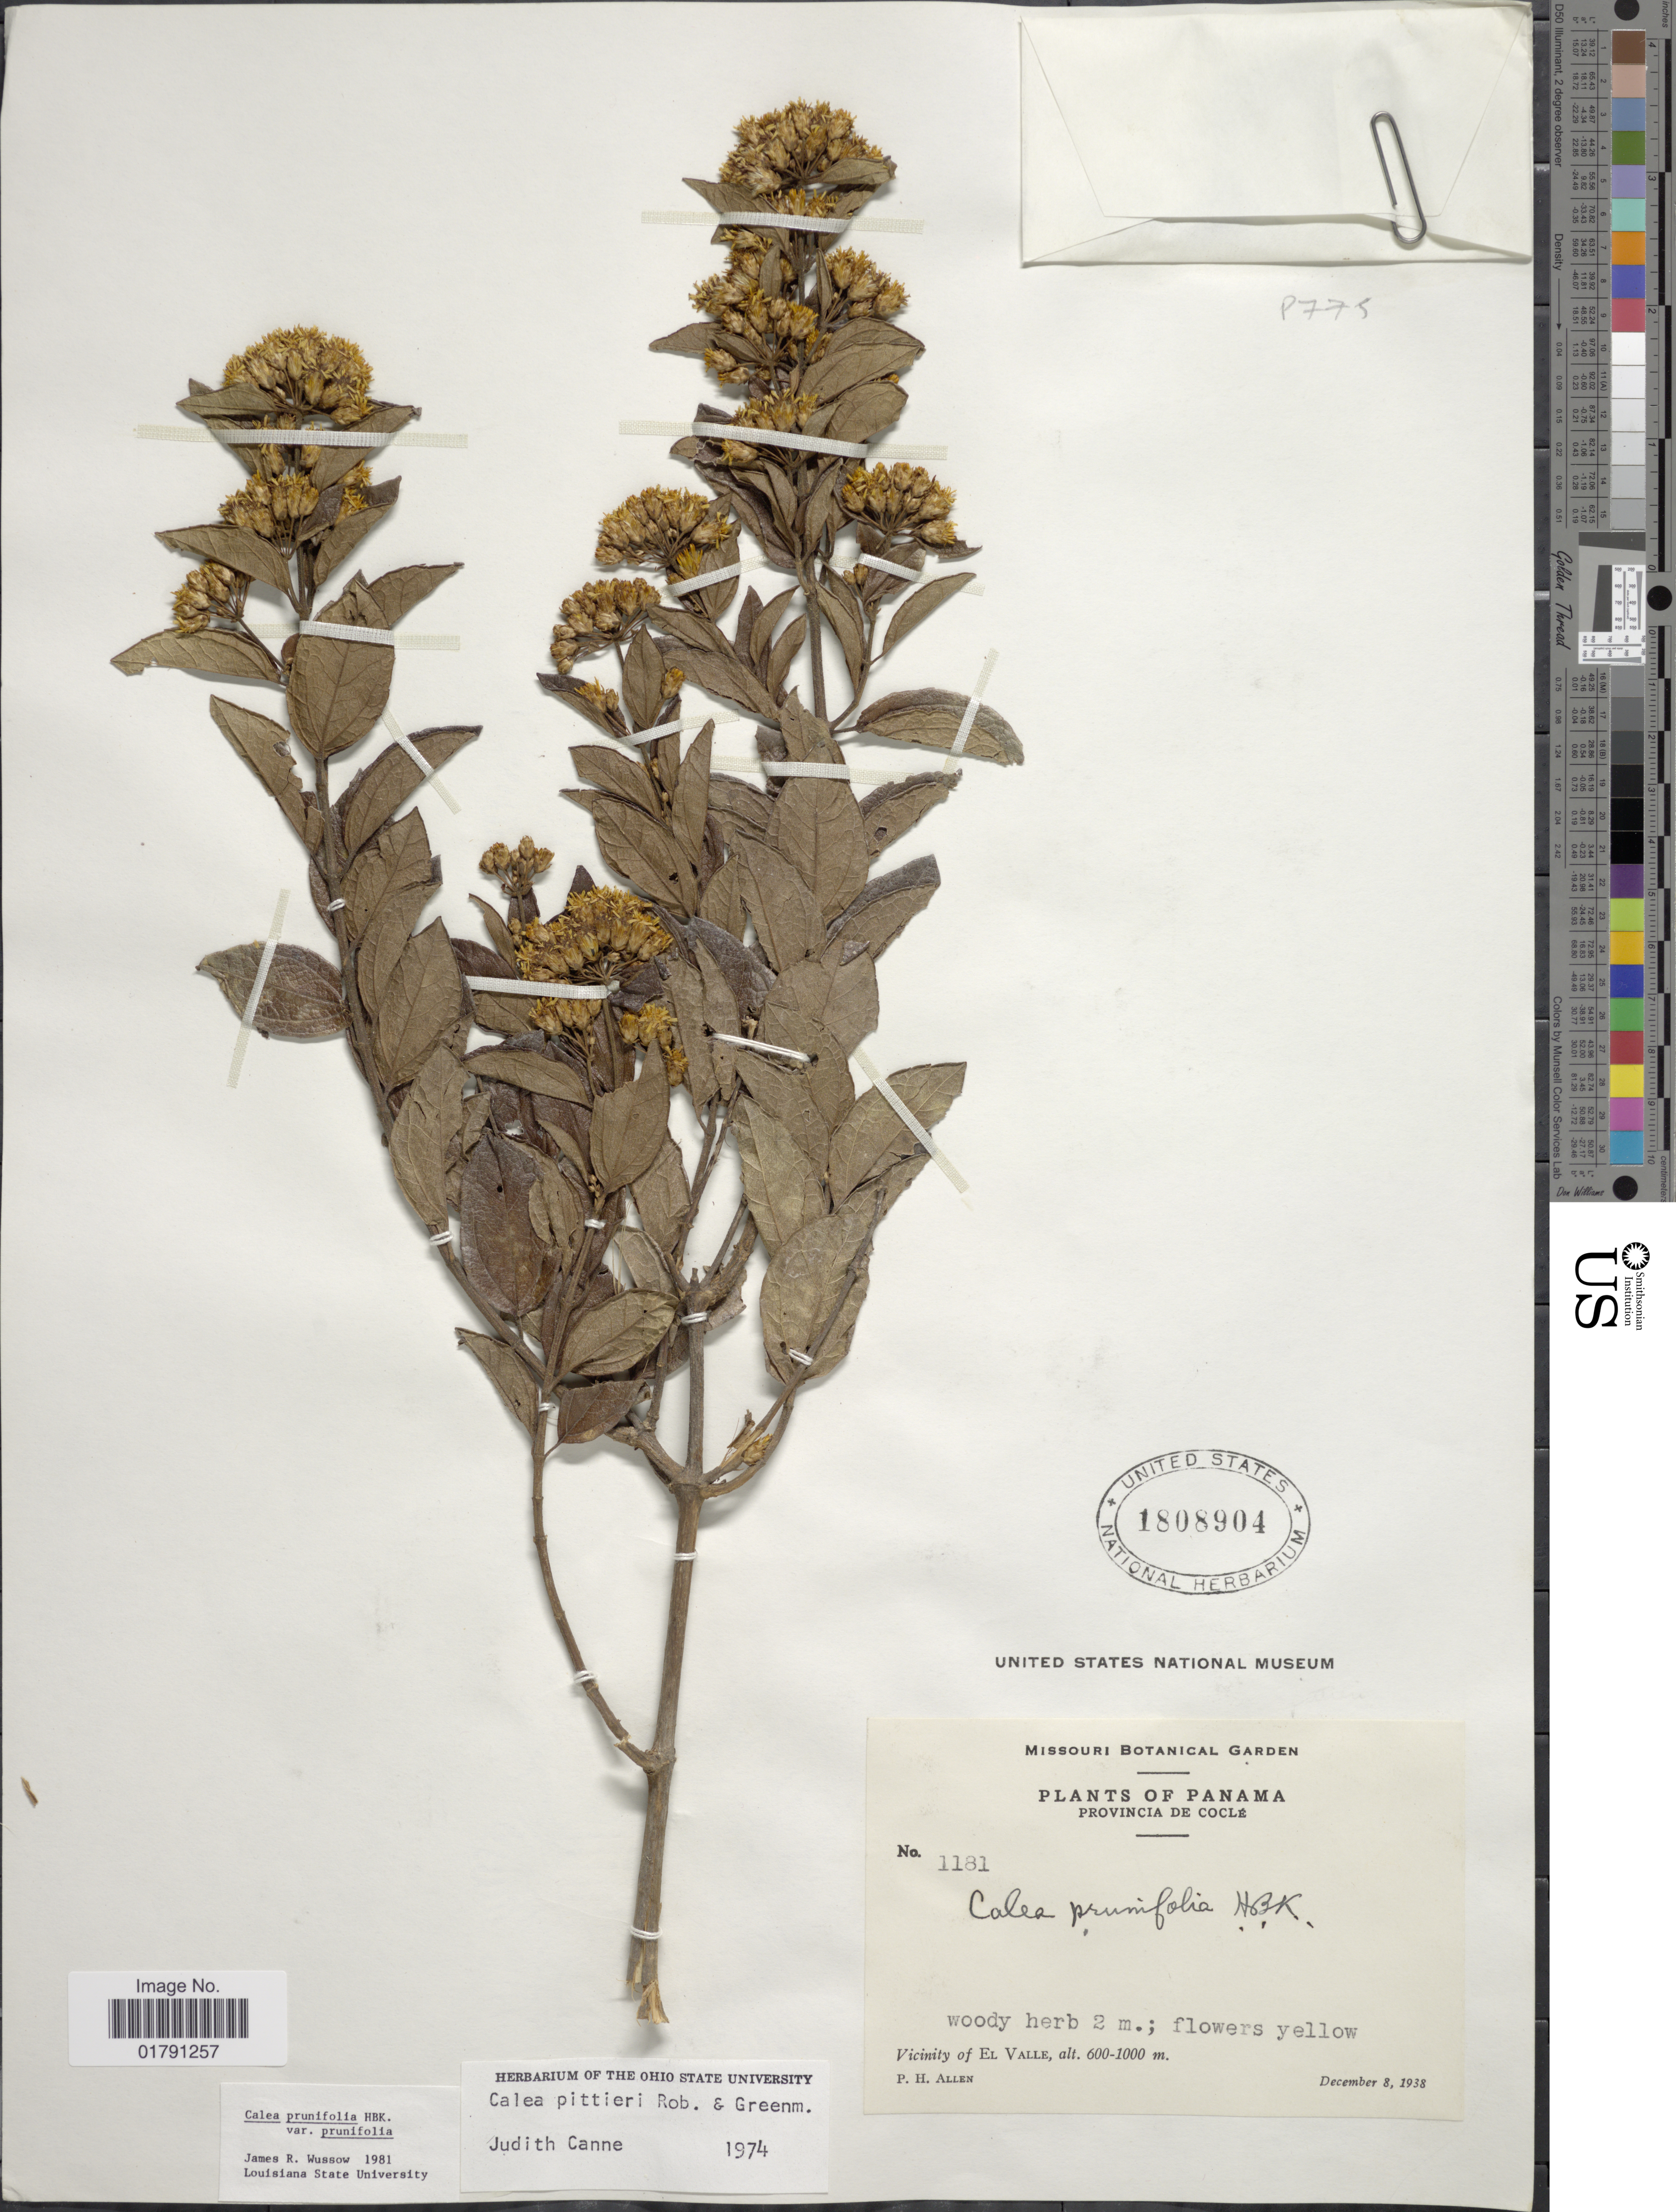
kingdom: Plantae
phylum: Tracheophyta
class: Magnoliopsida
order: Asterales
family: Asteraceae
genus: Calea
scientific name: Calea prunifolia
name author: Kunth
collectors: P. H. Allen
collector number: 1181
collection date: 1938-12-08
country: Panama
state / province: Coclé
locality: Vicinity of El Valle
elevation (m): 600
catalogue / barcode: US 1808904